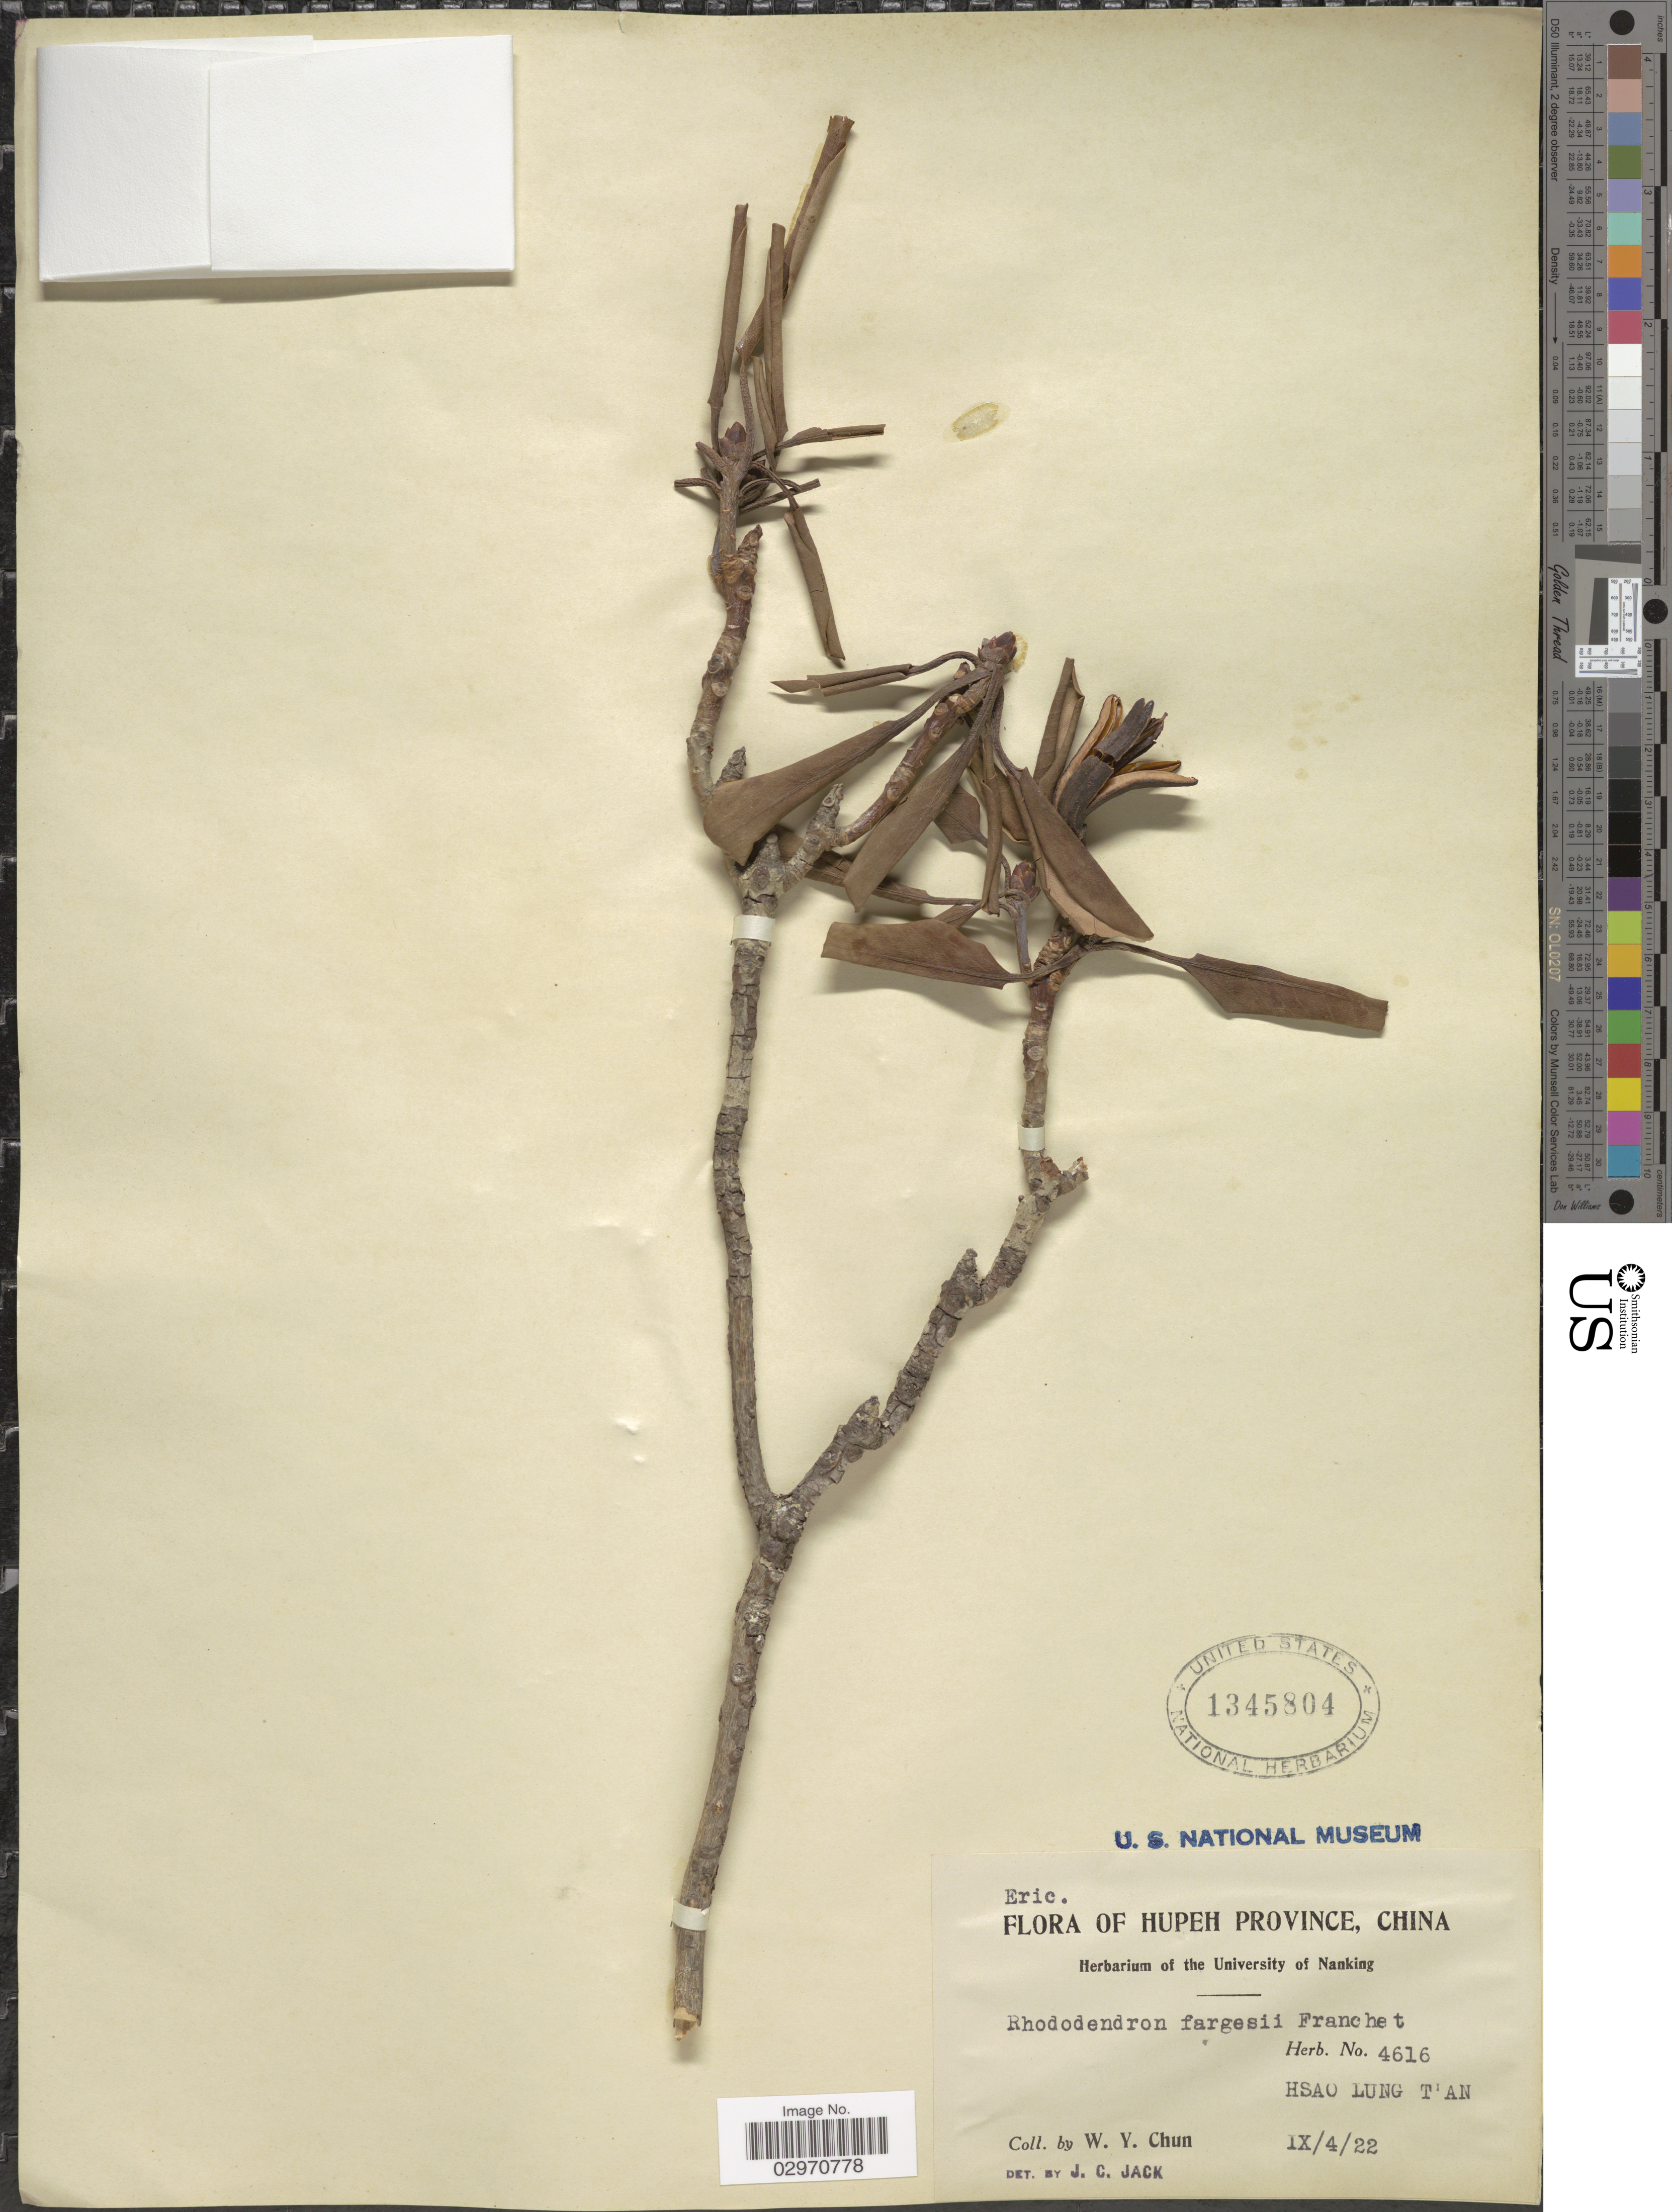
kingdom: Plantae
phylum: Tracheophyta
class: Magnoliopsida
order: Ericales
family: Ericaceae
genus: Rhododendron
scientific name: Rhododendron fargesii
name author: Franch.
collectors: W. Y. Chun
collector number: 4616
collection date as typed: Transcribed d/m/y: 4/9/22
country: China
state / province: Hubei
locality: Hupeh province, Hsao Lung T'An.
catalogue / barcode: US 1345804